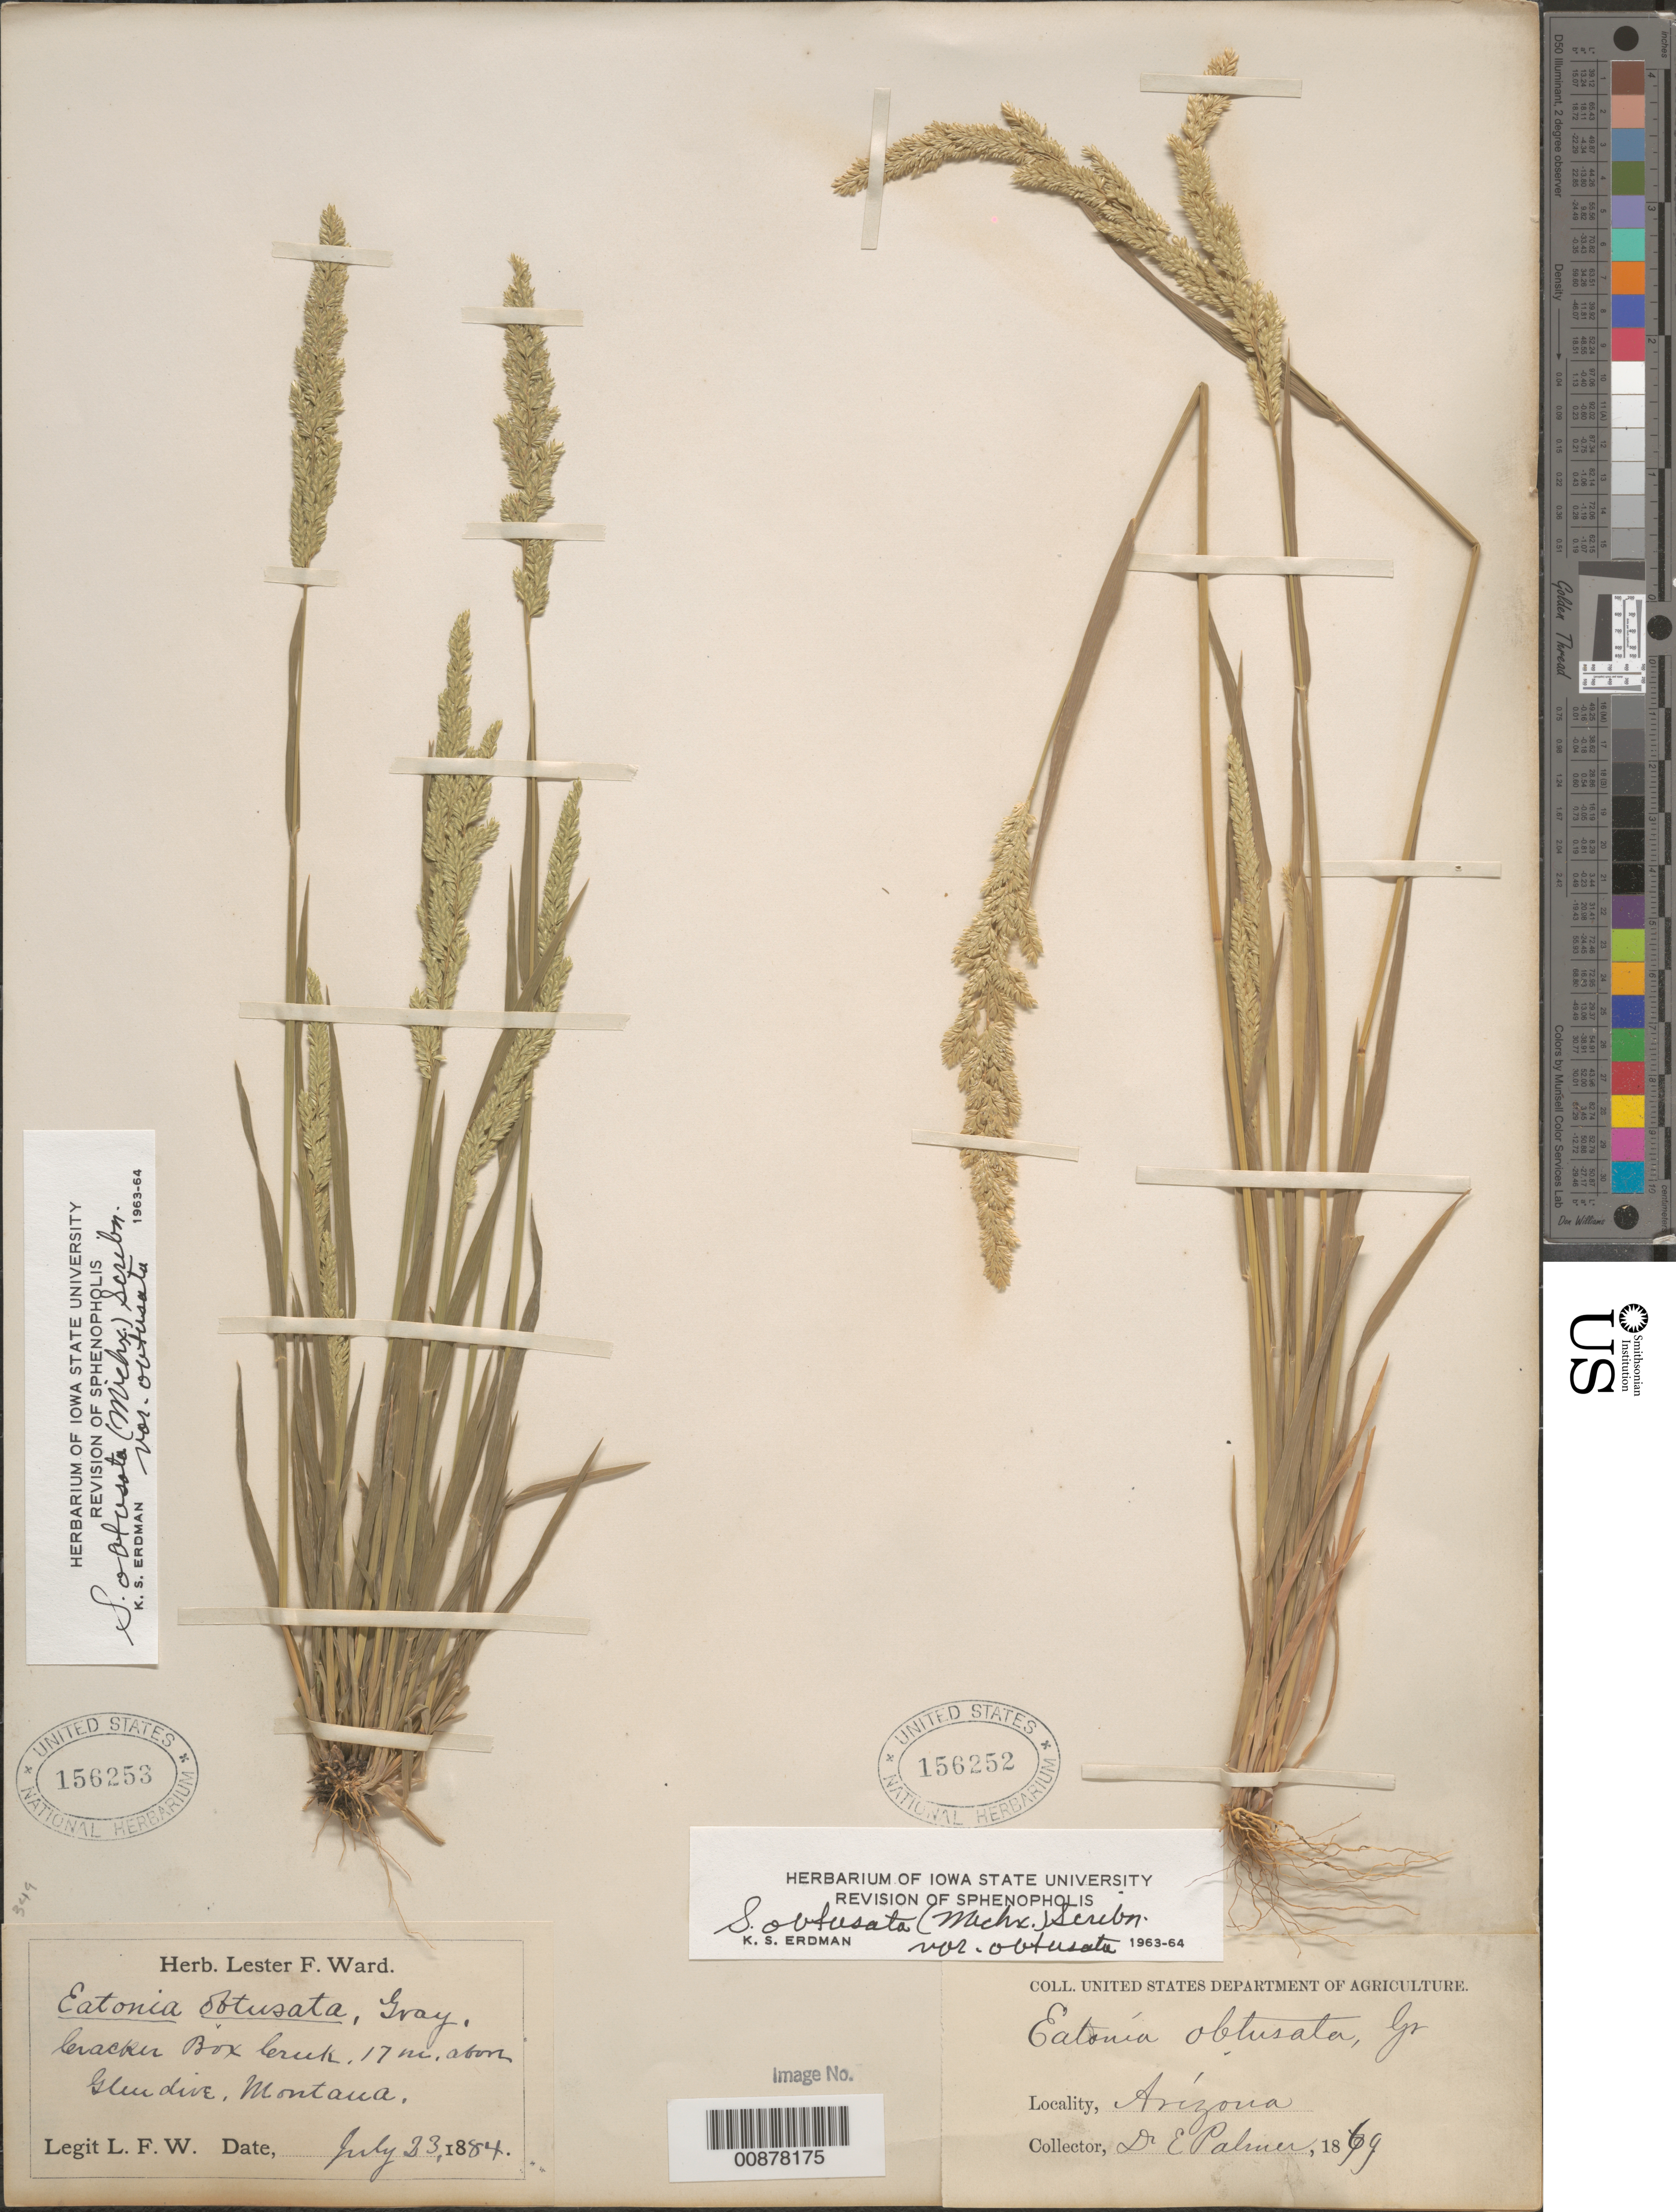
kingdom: Plantae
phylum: Tracheophyta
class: Liliopsida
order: Poales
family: Poaceae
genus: Sphenopholis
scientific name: Sphenopholis obtusata var. obtusata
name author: (Michx.) Scribn.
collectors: L. F. Ward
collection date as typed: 23 Jul 1884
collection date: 1884-07-23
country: United States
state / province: Montana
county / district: Dawson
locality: Cracker Box Creek, 17 mi. above Glendive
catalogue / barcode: US 156253-2